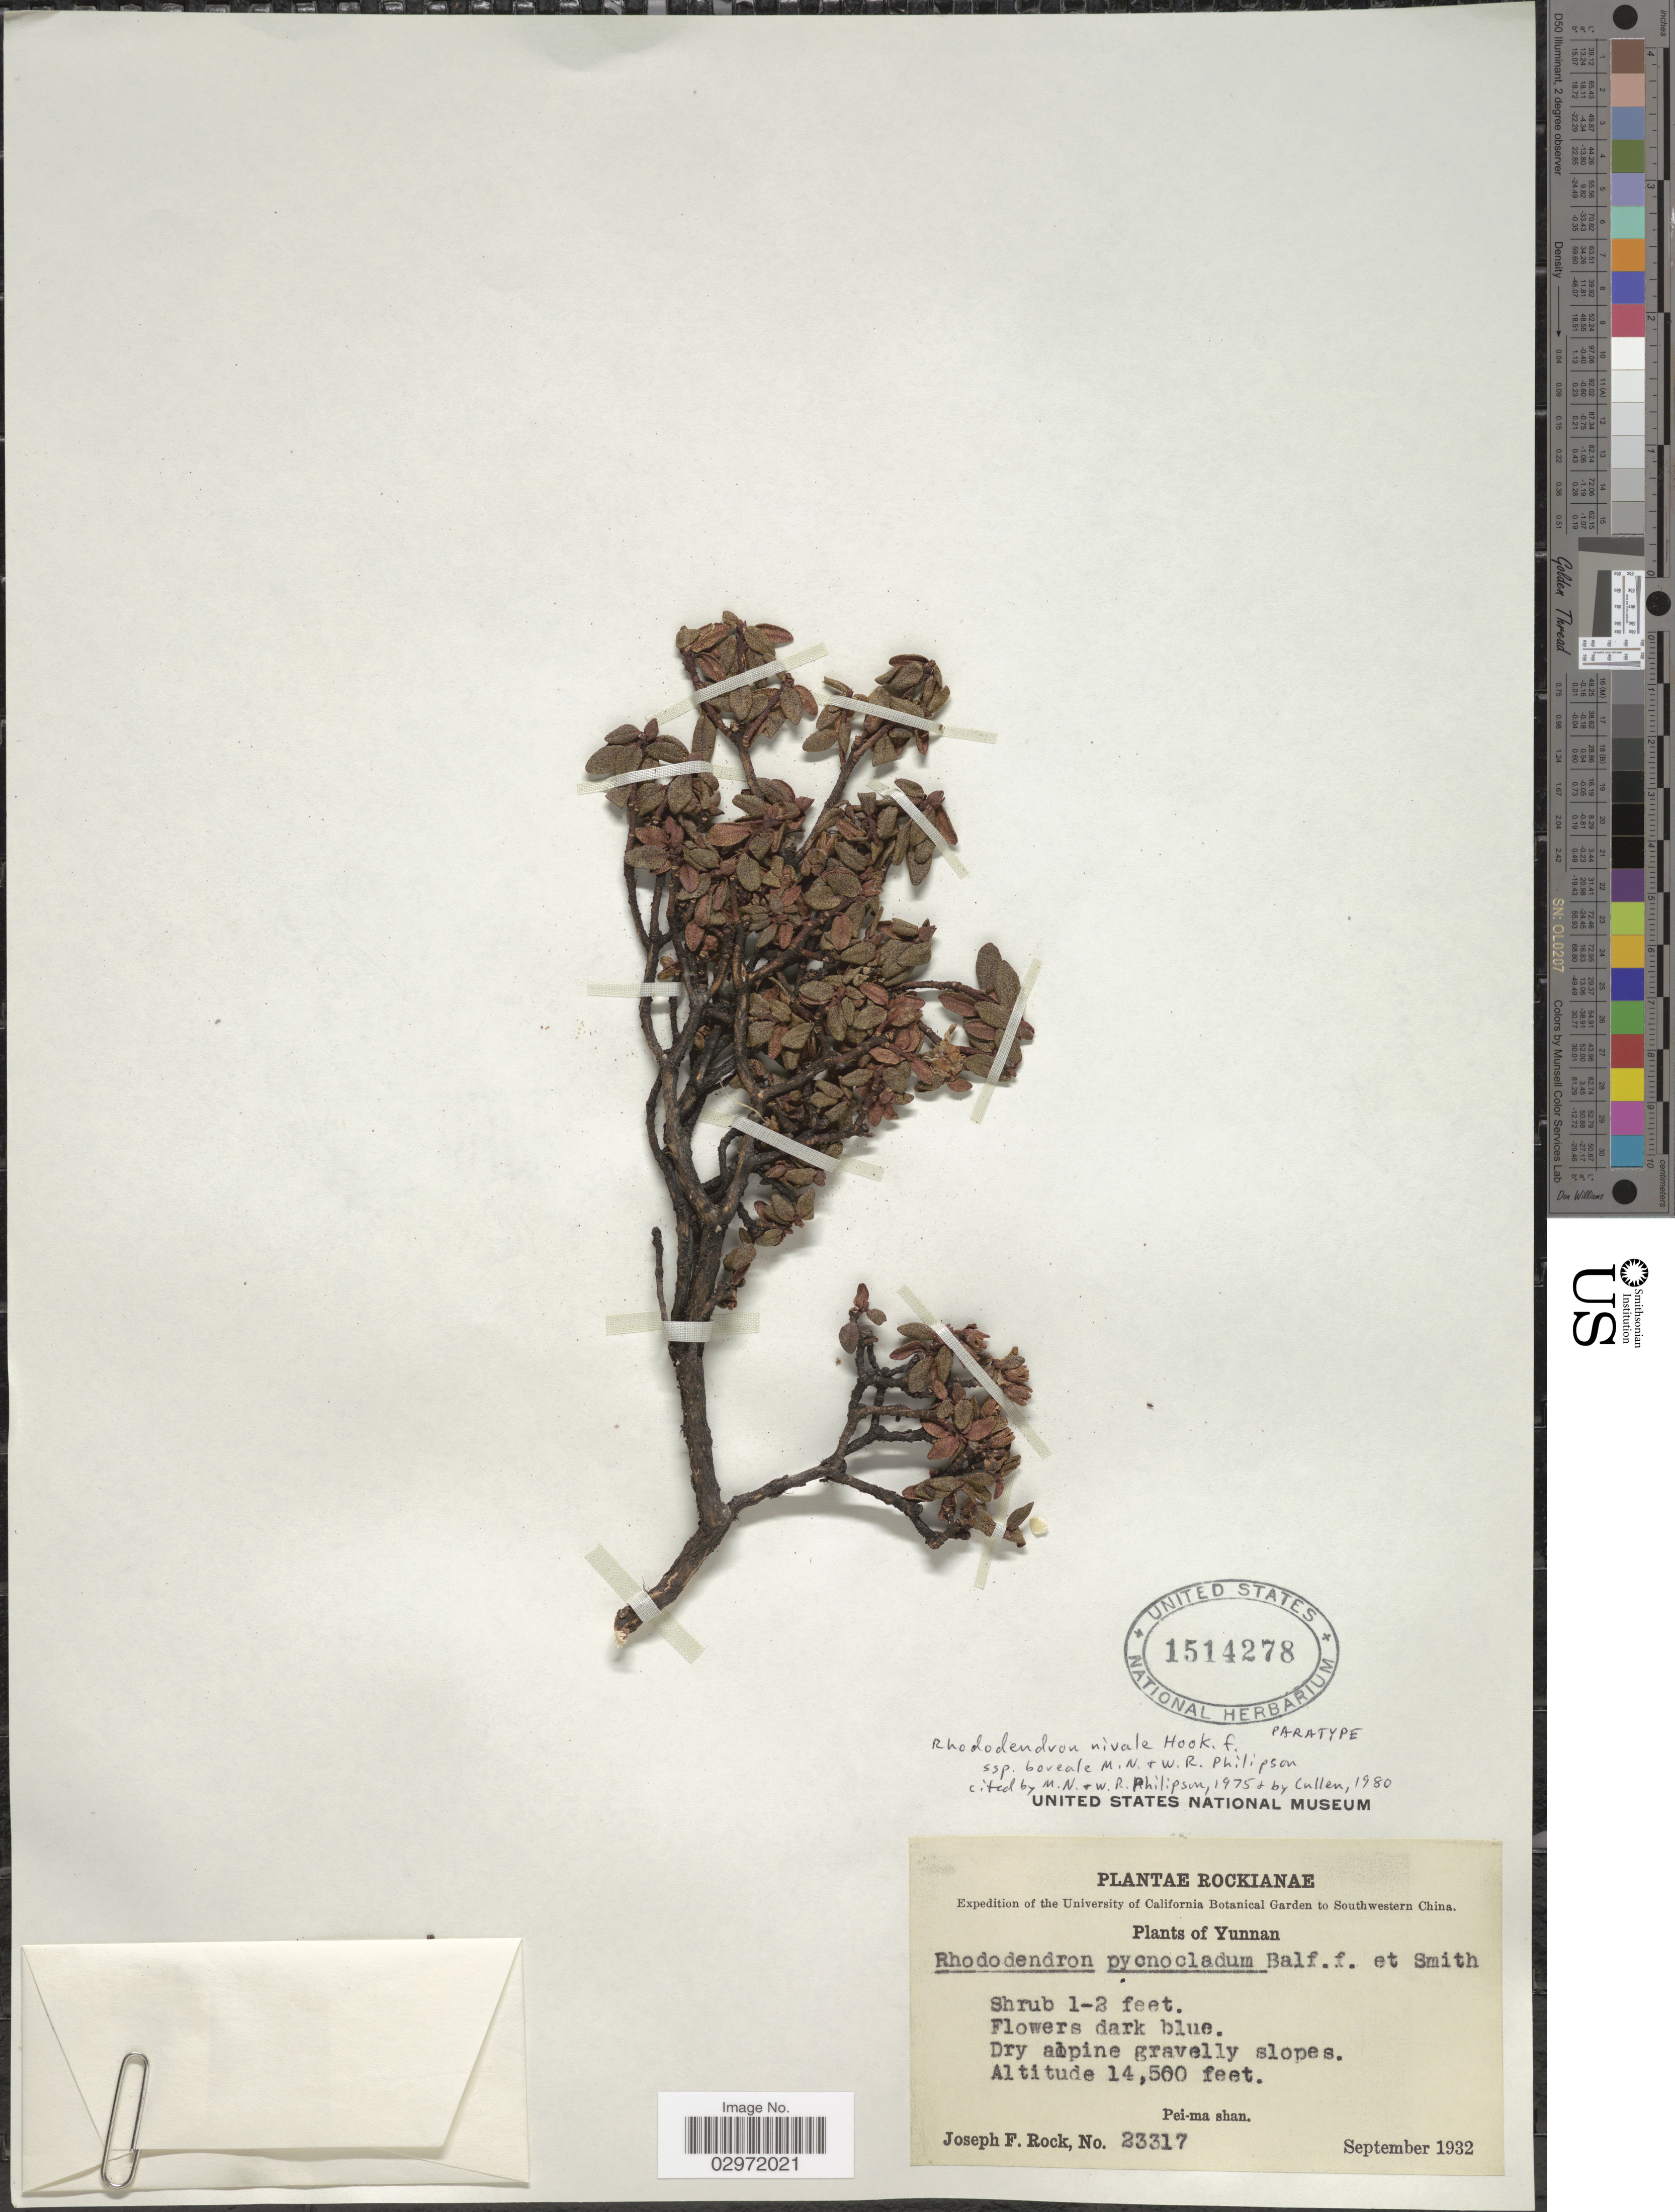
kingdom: Plantae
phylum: Tracheophyta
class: Magnoliopsida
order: Ericales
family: Ericaceae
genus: Rhododendron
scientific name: Rhododendron nivale subsp. boreale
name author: Philipson & M. N. Philipson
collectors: J. F. Rock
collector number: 23317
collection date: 1932-09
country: China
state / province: Yunnan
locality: Southwestern China, Pei-ma shan.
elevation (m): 4420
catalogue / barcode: US 1514278